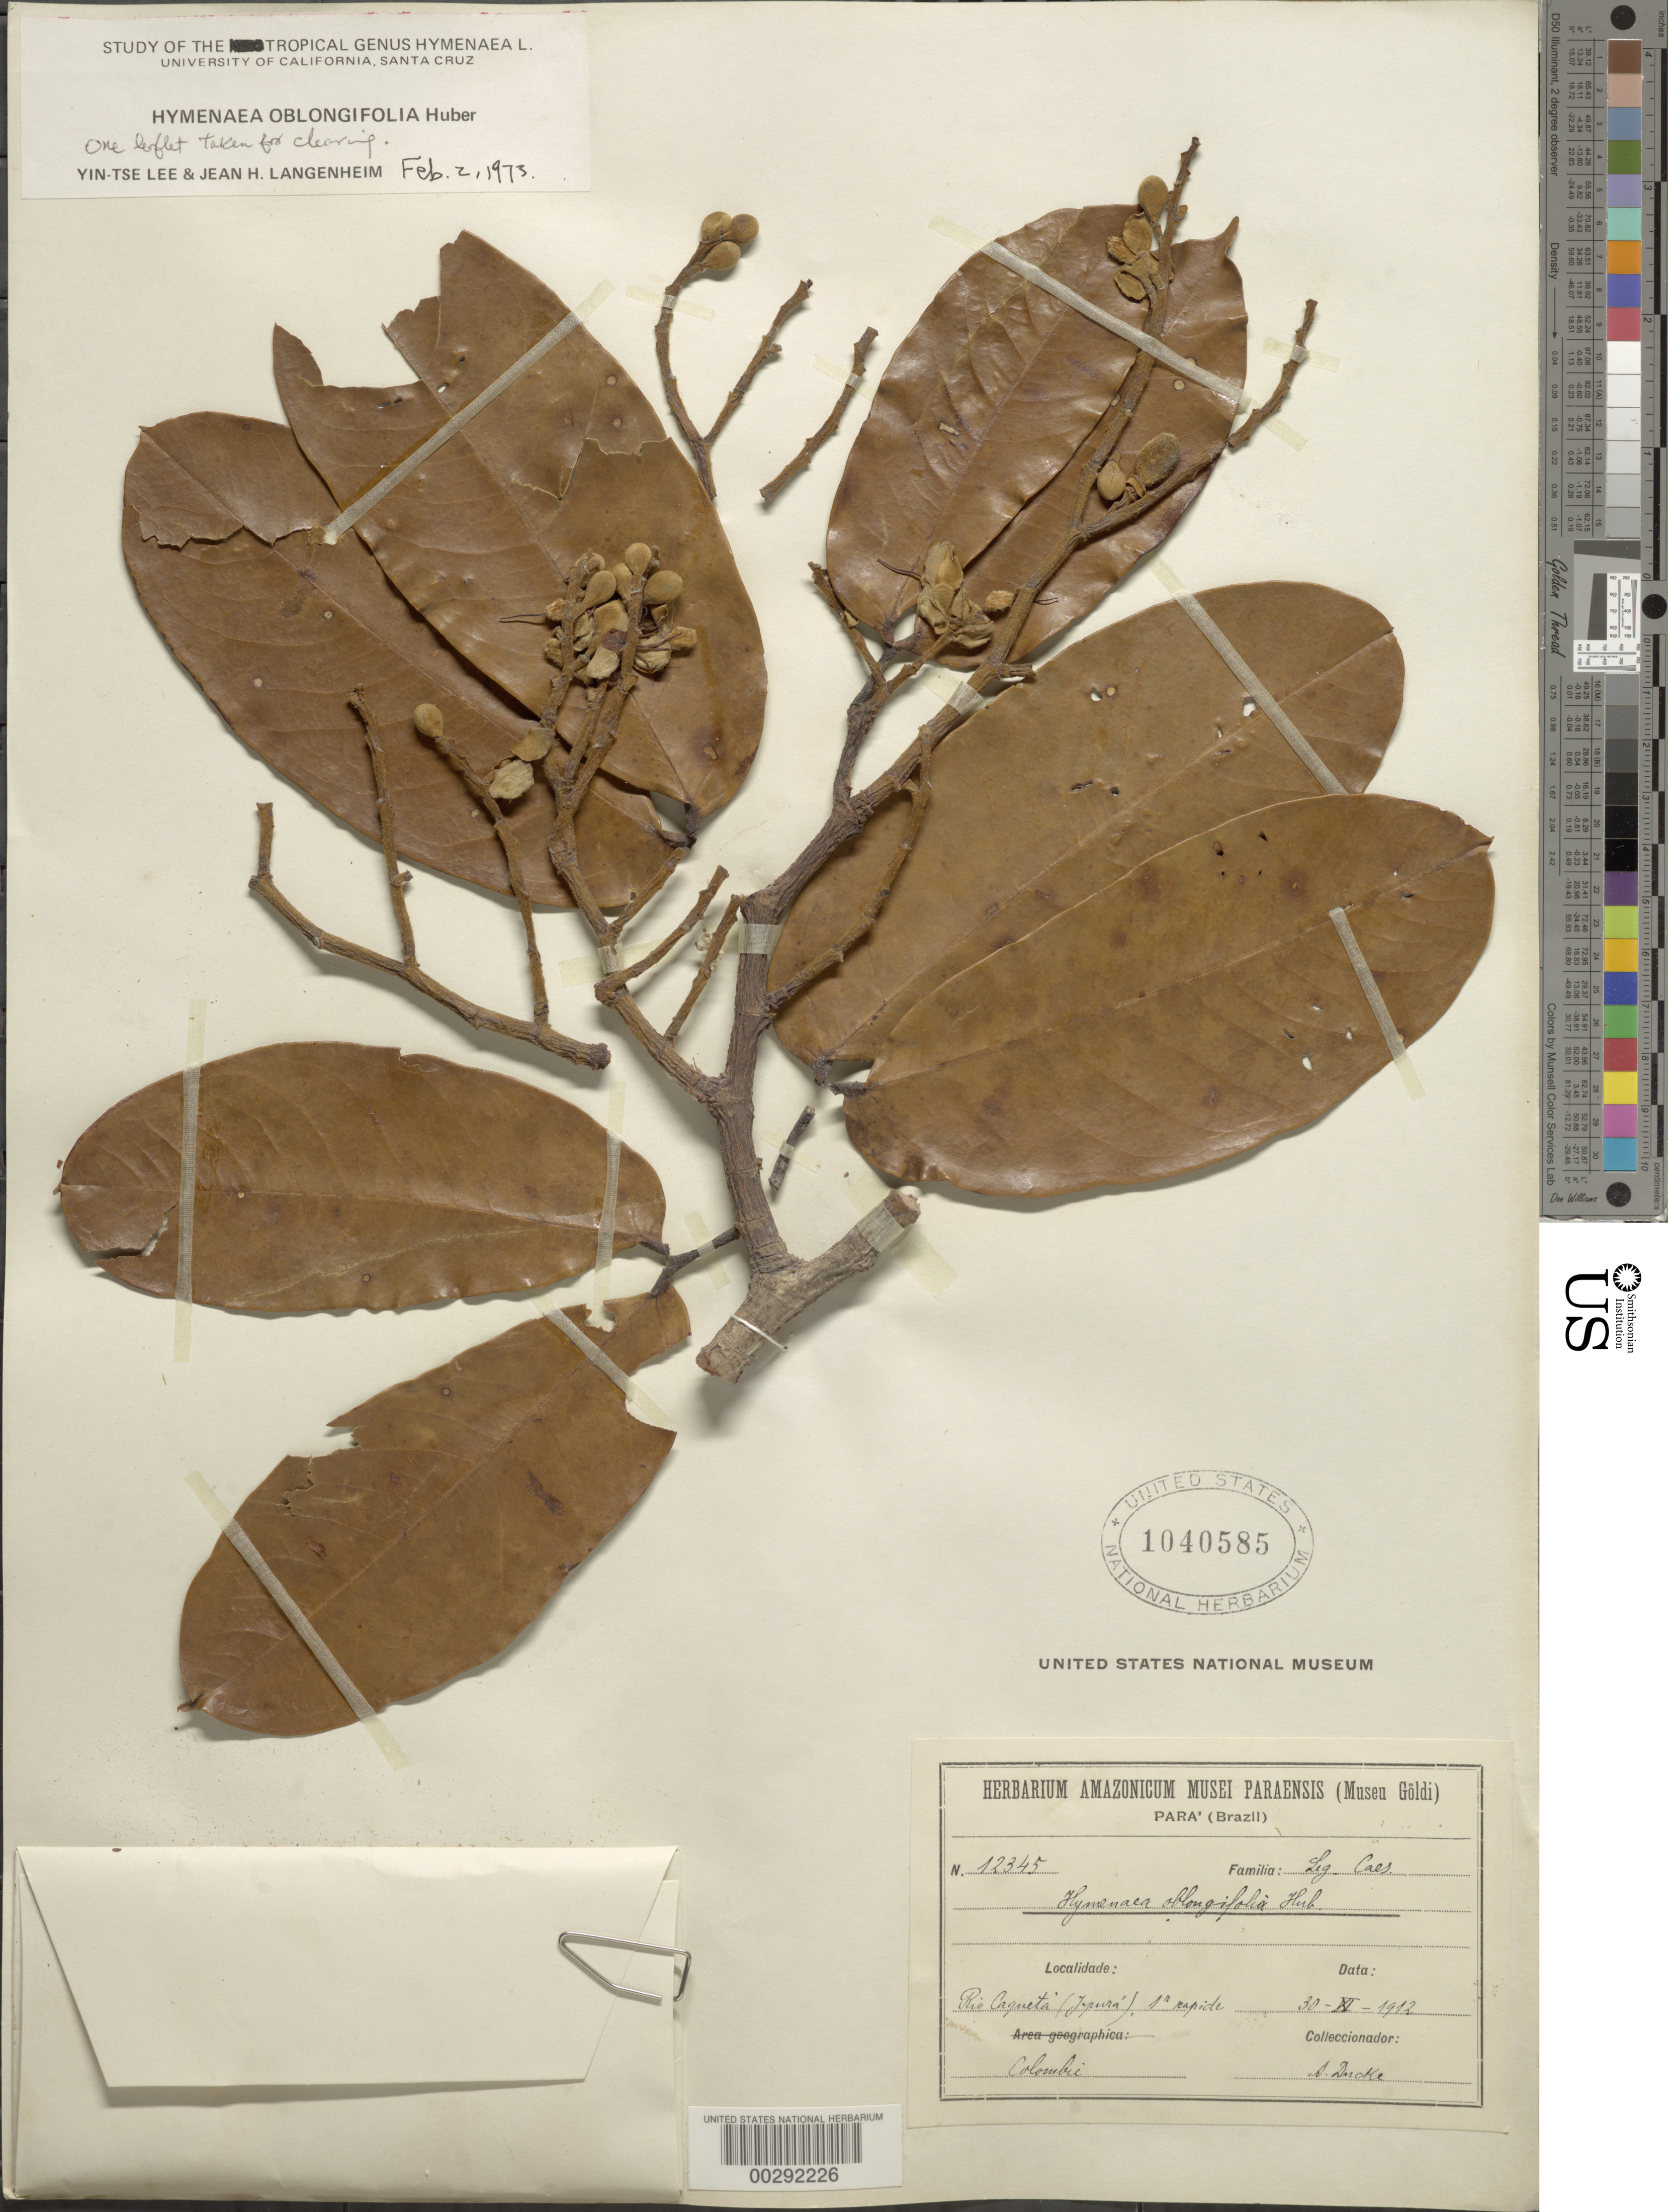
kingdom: Plantae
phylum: Tracheophyta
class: Magnoliopsida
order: Fabales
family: Fabaceae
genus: Hymenaea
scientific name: Hymenaea oblongifolia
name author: Huber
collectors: A. Ducke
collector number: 12345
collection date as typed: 30 Nov 1912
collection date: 1912-11-30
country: Colombia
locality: Rio Caqueta (japura) first rapids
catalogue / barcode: US 1040585